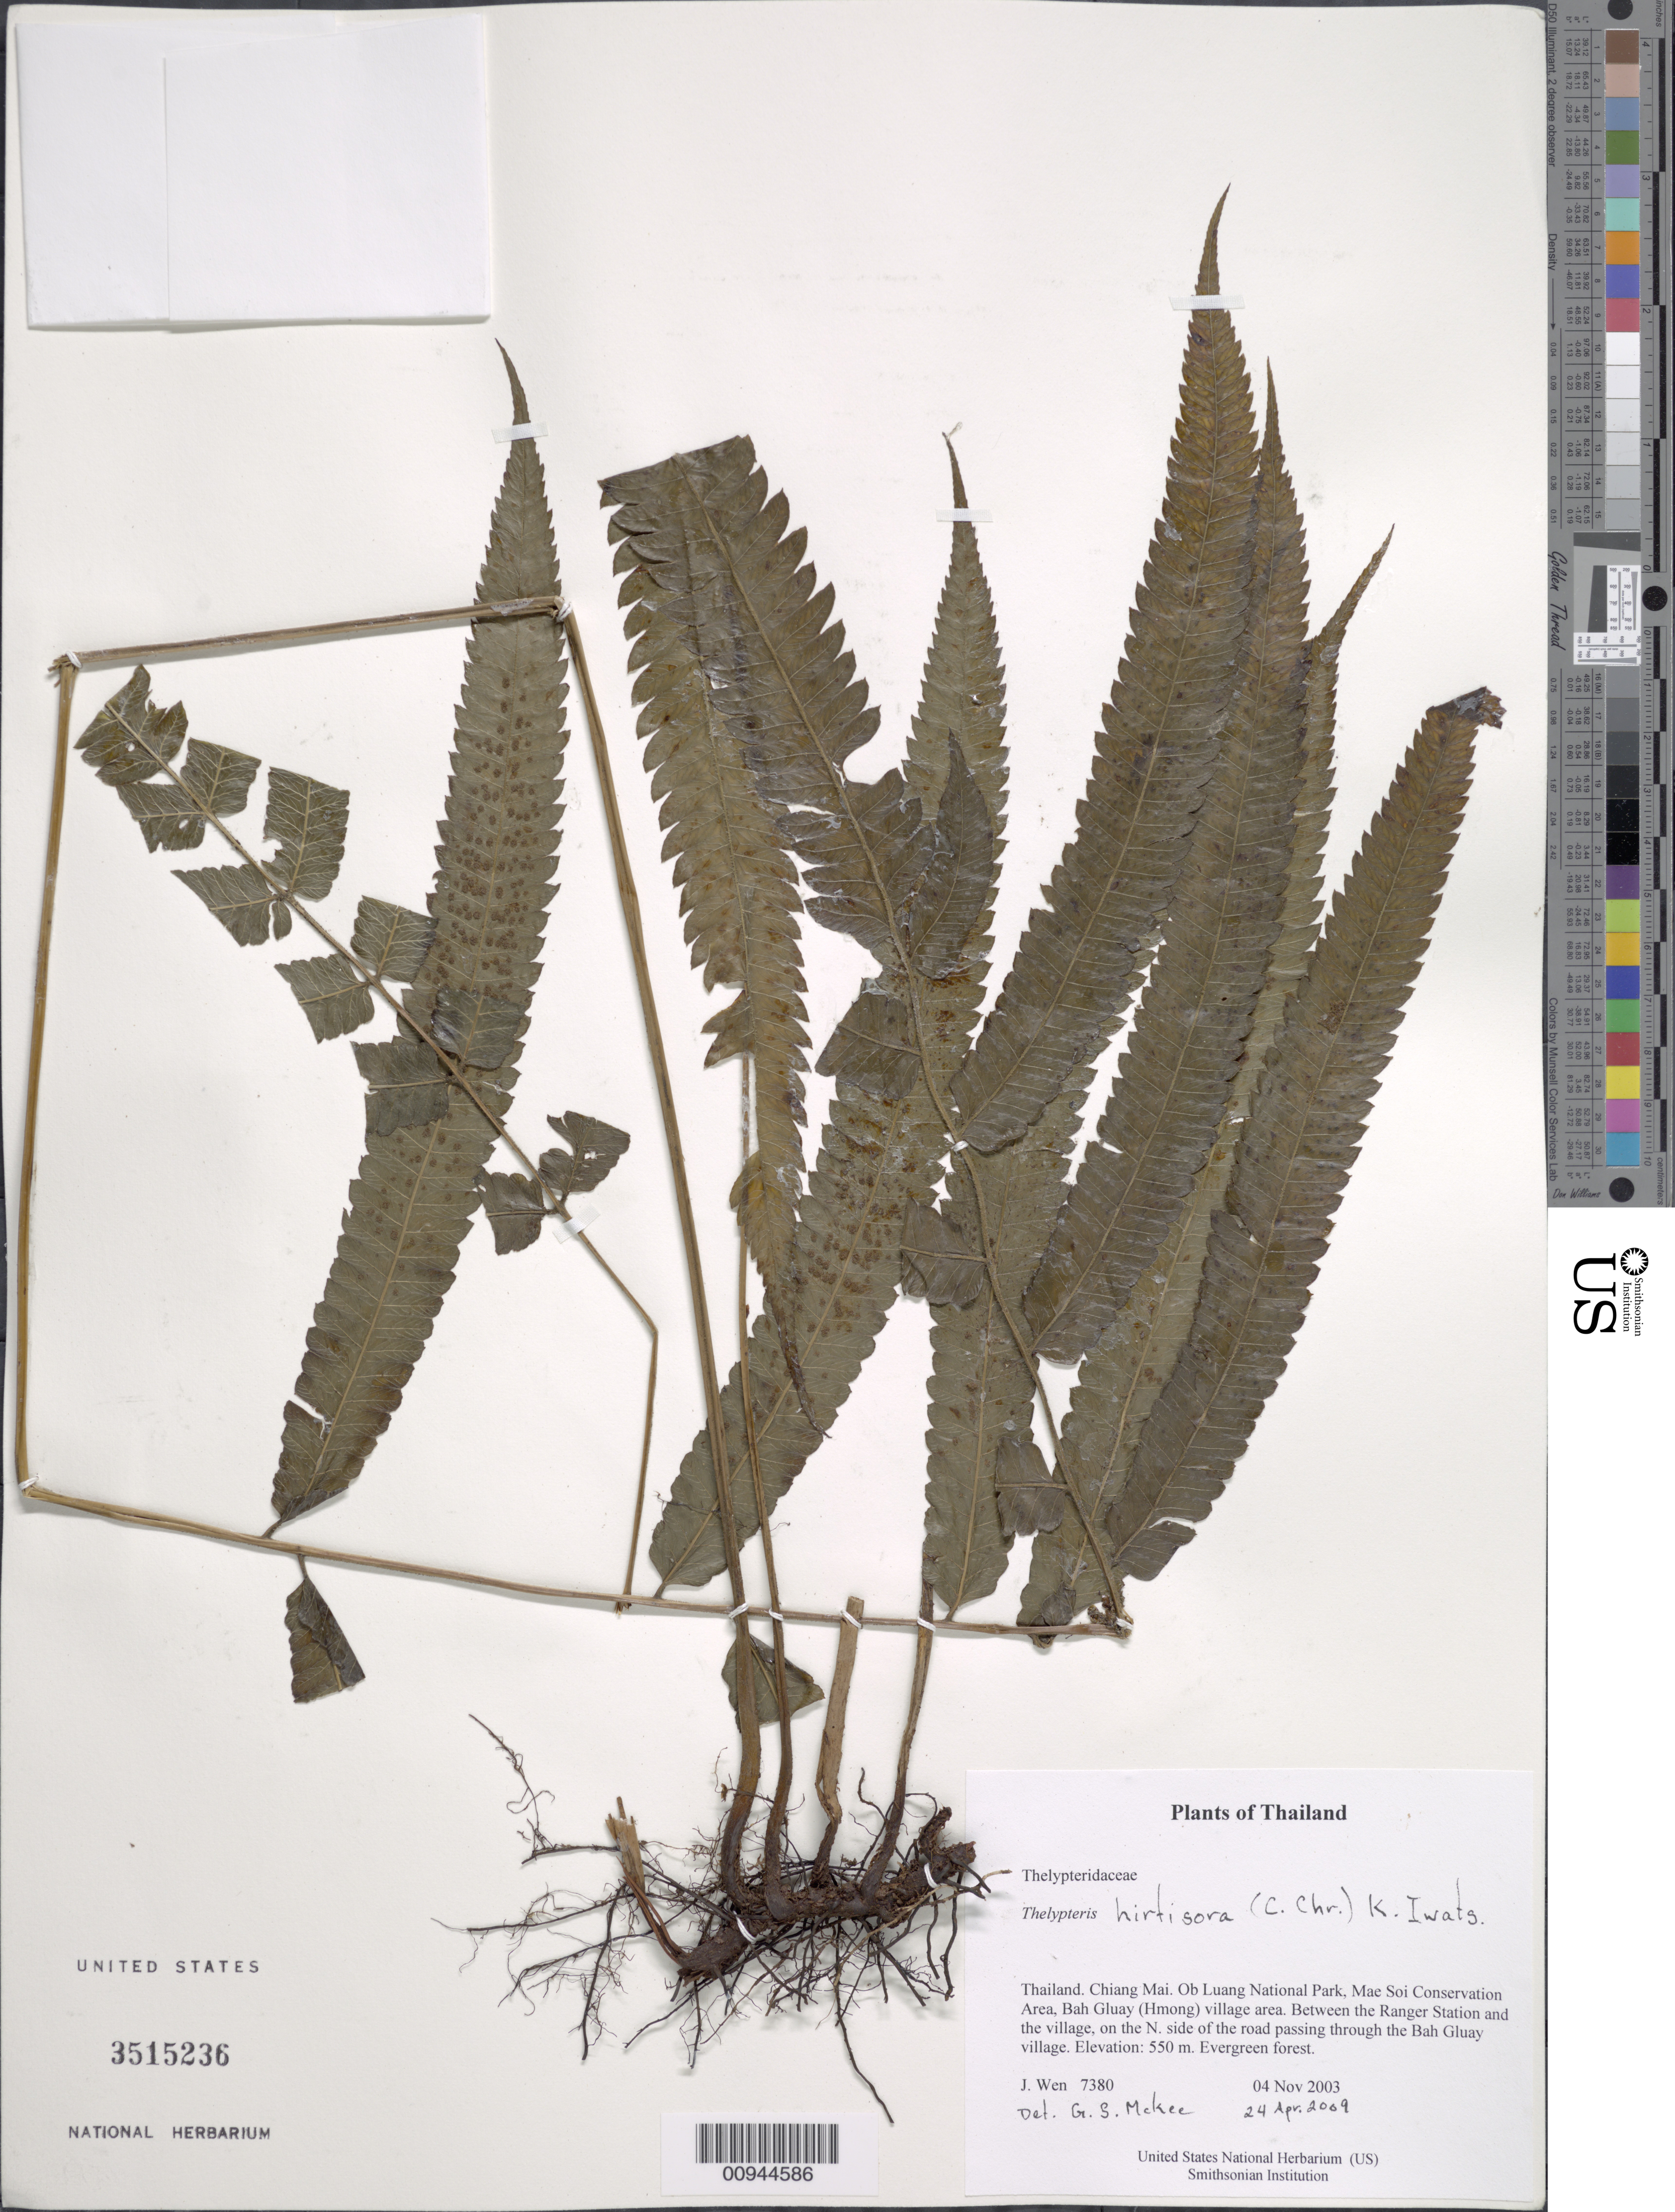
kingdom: Plantae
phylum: Tracheophyta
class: Polypodiopsida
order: Polypodiales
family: Thelypteridaceae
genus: Sphaerostephanos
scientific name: Sphaerostephanos validus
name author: (C. Chr.) Holttum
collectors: J. Wen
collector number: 7380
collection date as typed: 04 Nov 2003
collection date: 2003-11-04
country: Thailand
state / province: Chiang Mai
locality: Ob Luang National Park, Mae Soi Conservation Area, Bah Gluay (Hmong) village area. Between the Ranger Station and the village, on the N. side of the road passing through the Bah Gluay village.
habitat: Evergreen forest.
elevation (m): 550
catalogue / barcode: US 3515236